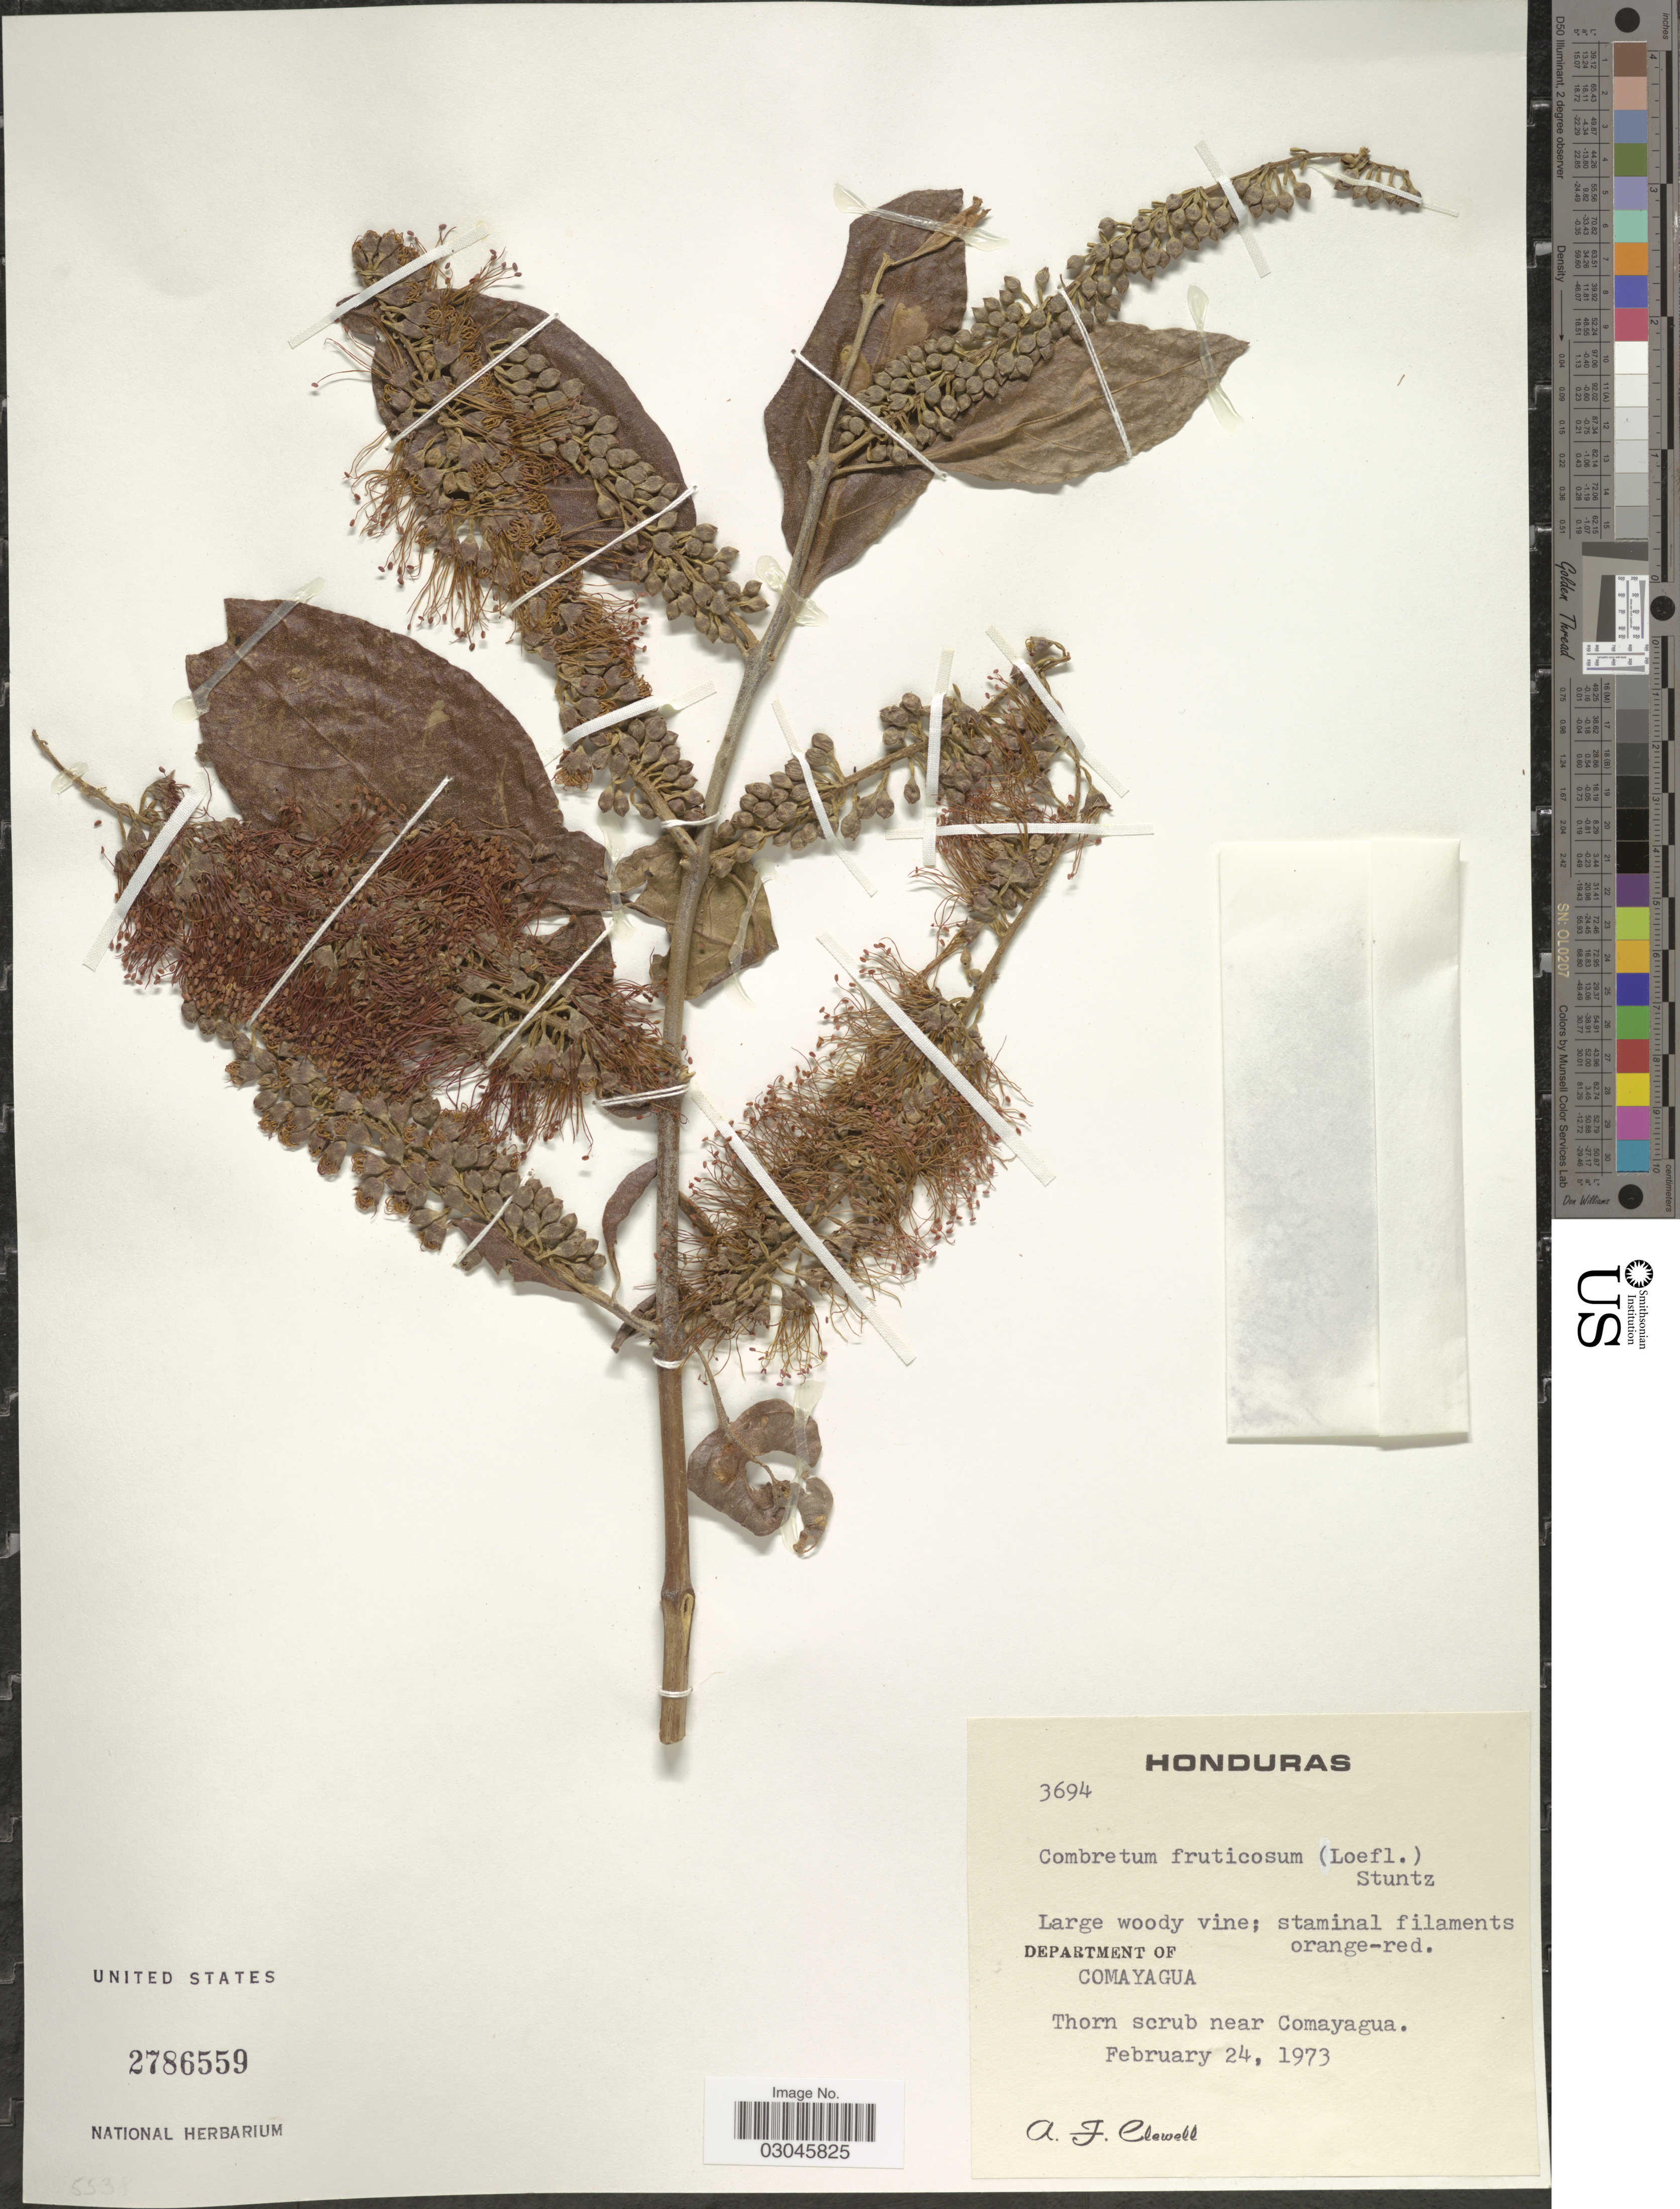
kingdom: Plantae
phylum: Tracheophyta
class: Magnoliopsida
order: Myrtales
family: Combretaceae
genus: Combretum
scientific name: Combretum fruticosum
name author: (Loefl.) Stuntz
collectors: A. Clewell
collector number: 3694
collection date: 1973-02-24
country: Honduras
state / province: Comayagua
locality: Department of Comayagua. Thorn scrub near Comayagua.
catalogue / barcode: US 2786559